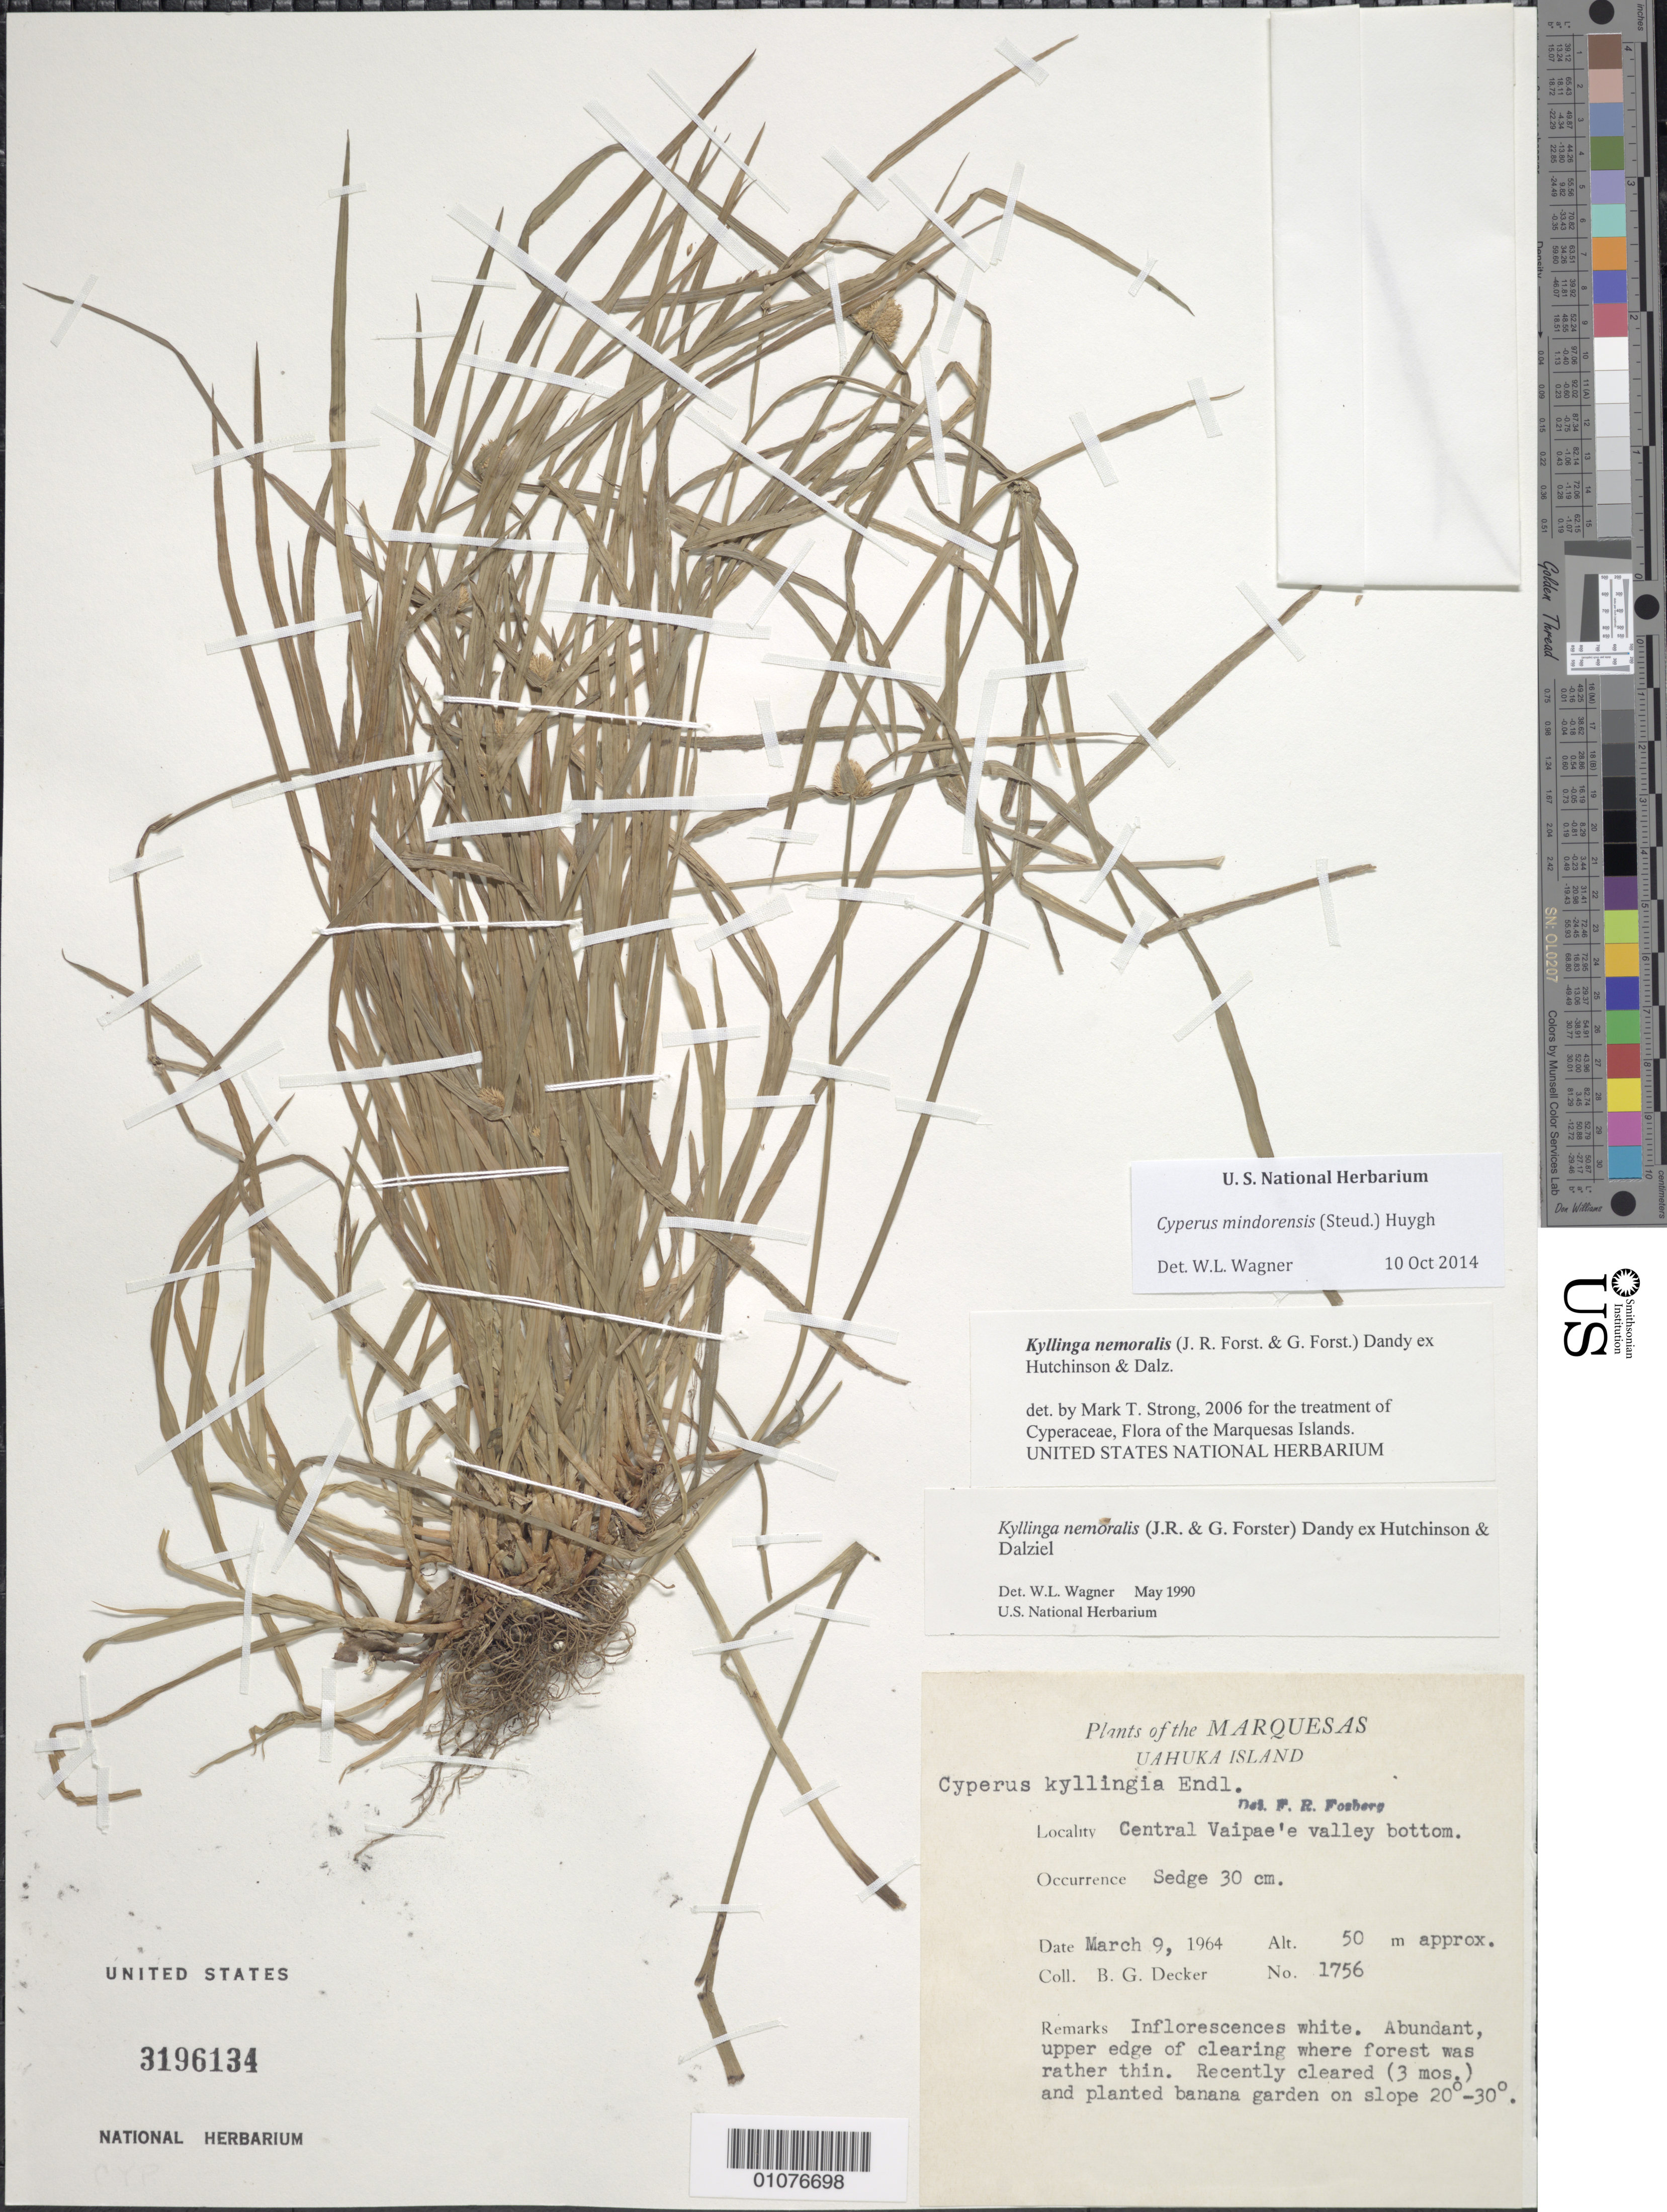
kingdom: Plantae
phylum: Tracheophyta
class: Liliopsida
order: Poales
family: Cyperaceae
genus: Cyperus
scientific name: Cyperus mindorensis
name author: (Steud.) Huygh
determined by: Lorence, David H., (PTBG), National Tropical Botanical Garden (UNITED STATES)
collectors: B. G. Decker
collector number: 1756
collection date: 1964-03-09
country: French Polynesia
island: Ua Huka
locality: central Vaipae'e Valley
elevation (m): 50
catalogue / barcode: US 3196134